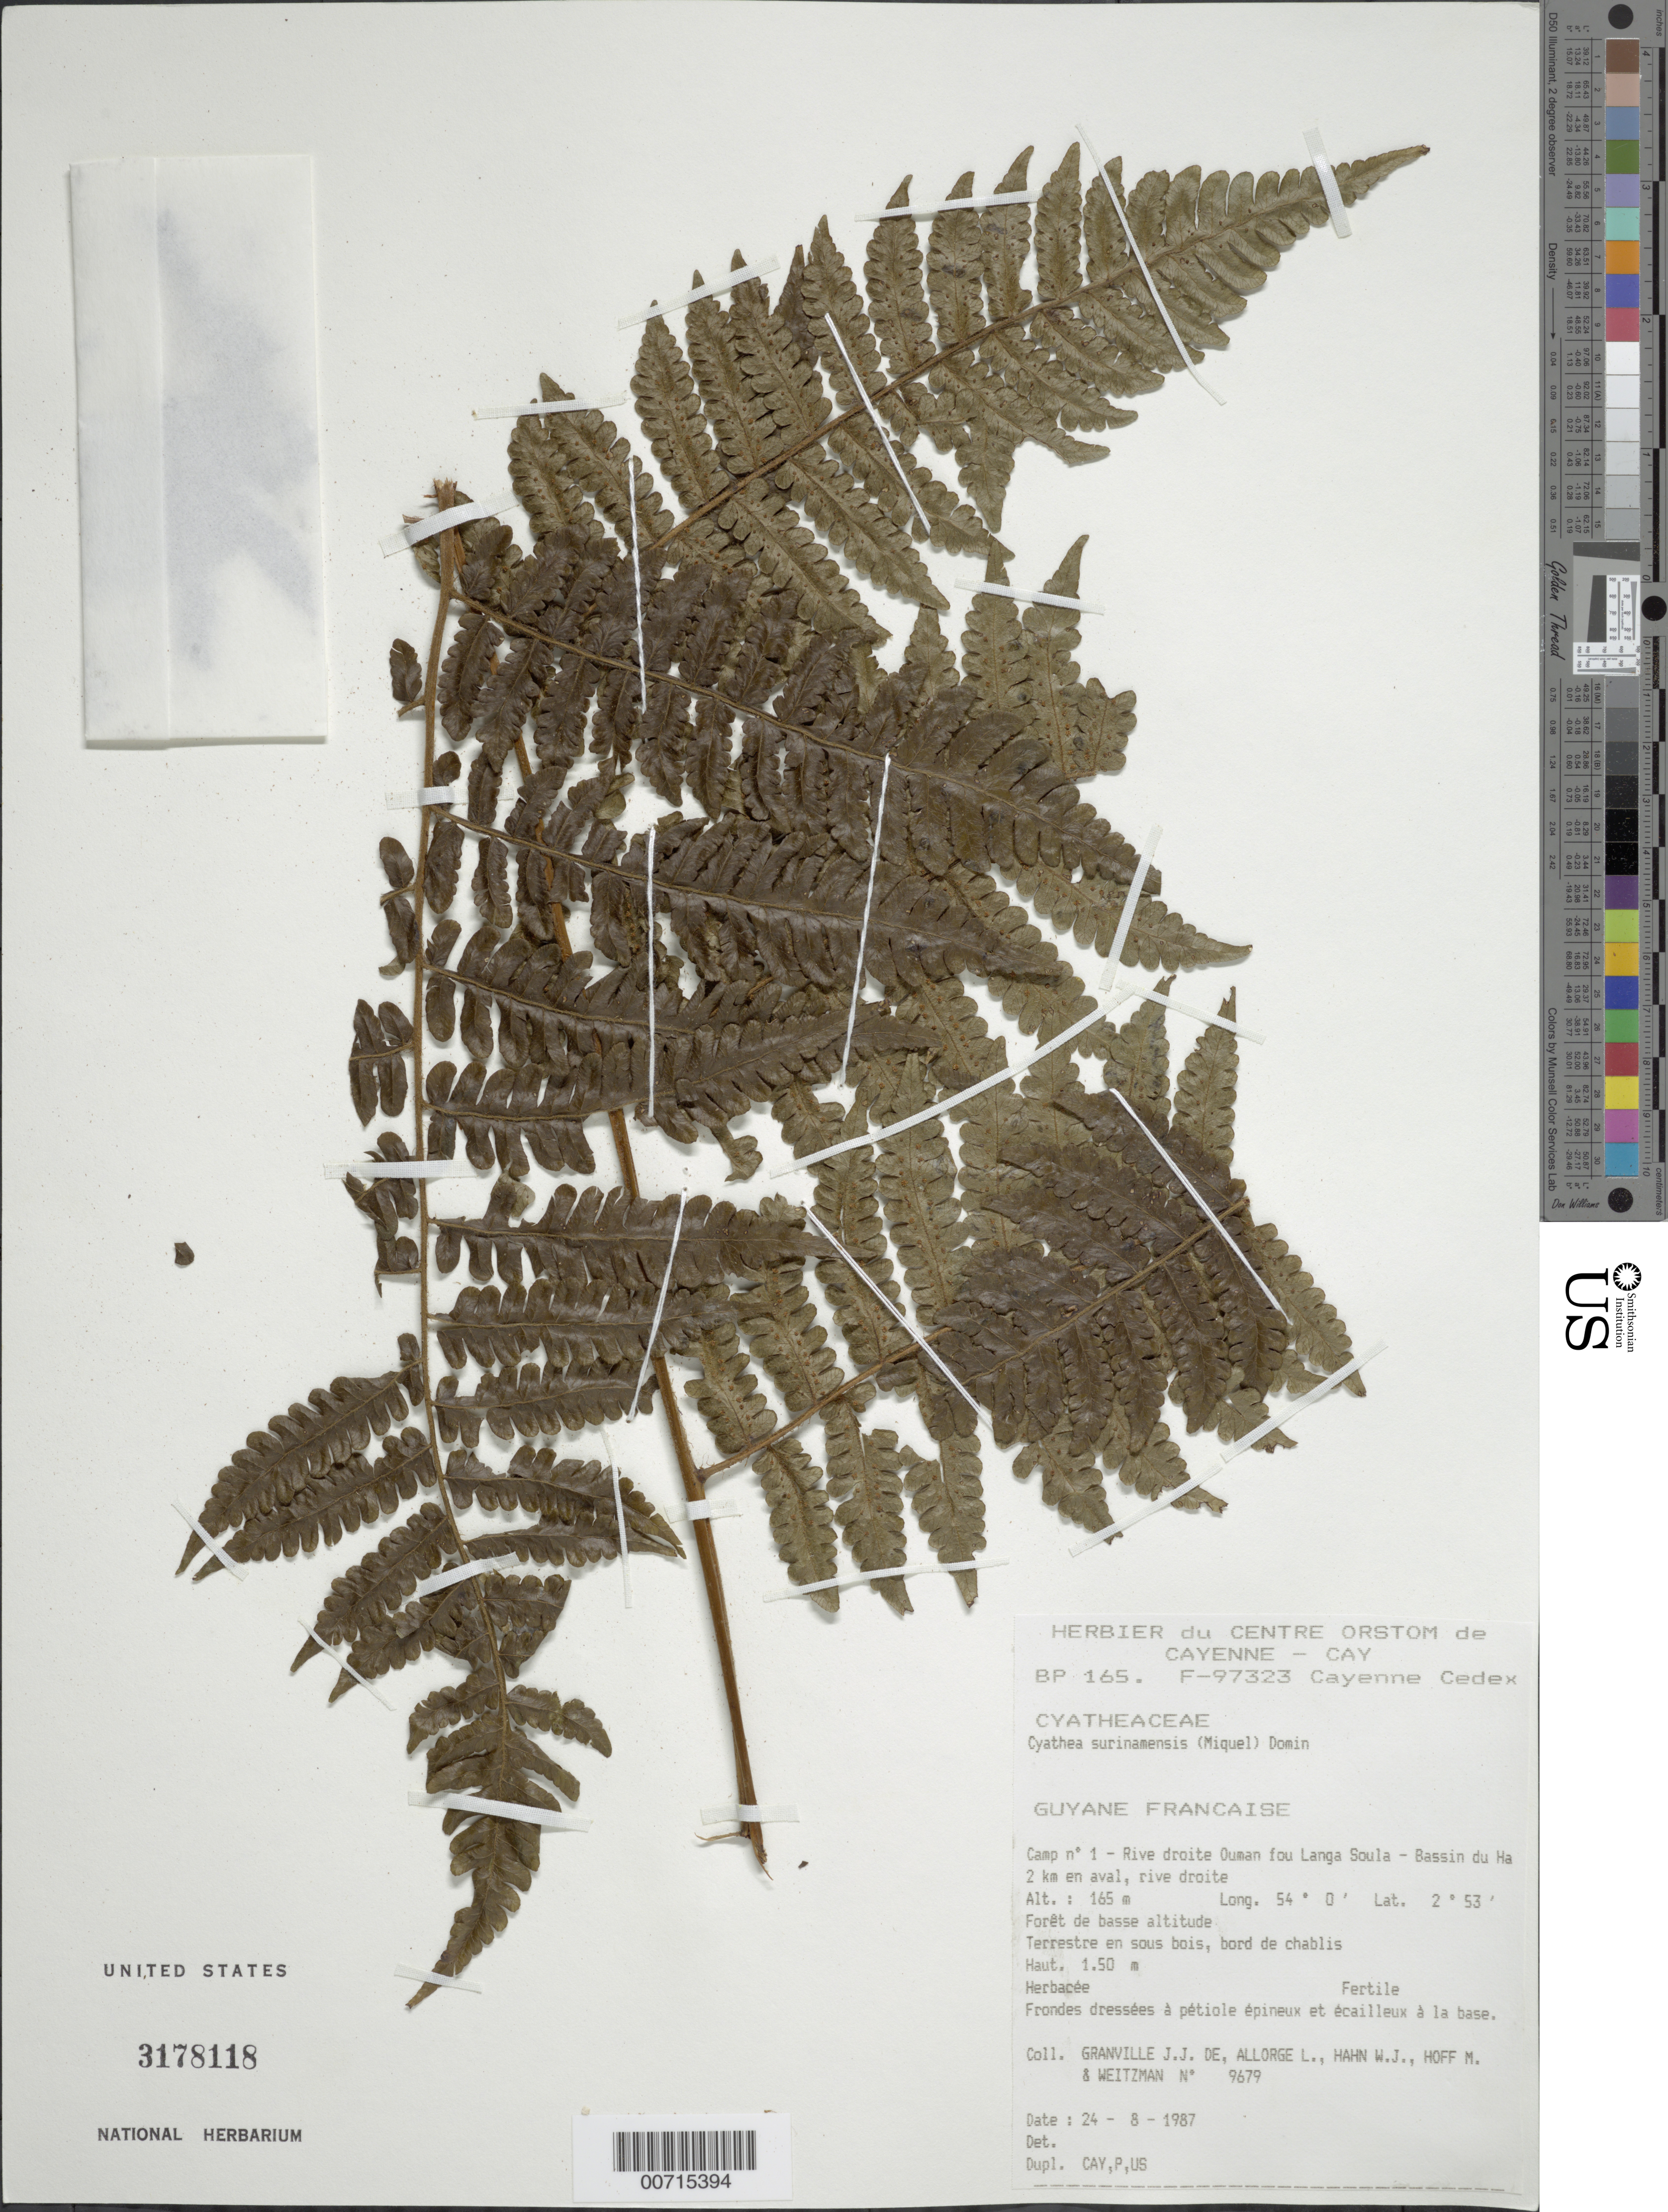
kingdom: Plantae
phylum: Tracheophyta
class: Polypodiopsida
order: Cyatheales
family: Cyatheaceae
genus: Cyathea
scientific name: Cyathea surinamensis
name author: (Miq.) Domin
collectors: J.-J. de Granville, L. Allorge, W. J. Hahn, M. Hoff & A. L. Weitzman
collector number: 9679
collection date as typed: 24-Aug-87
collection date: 1987-08-24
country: French Guiana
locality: Ouman fou Langa Soula, Camp #1, Bassin du Haut-Marouini, 2 km en aval, rive droite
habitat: Low forest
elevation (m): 165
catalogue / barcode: US 3178118